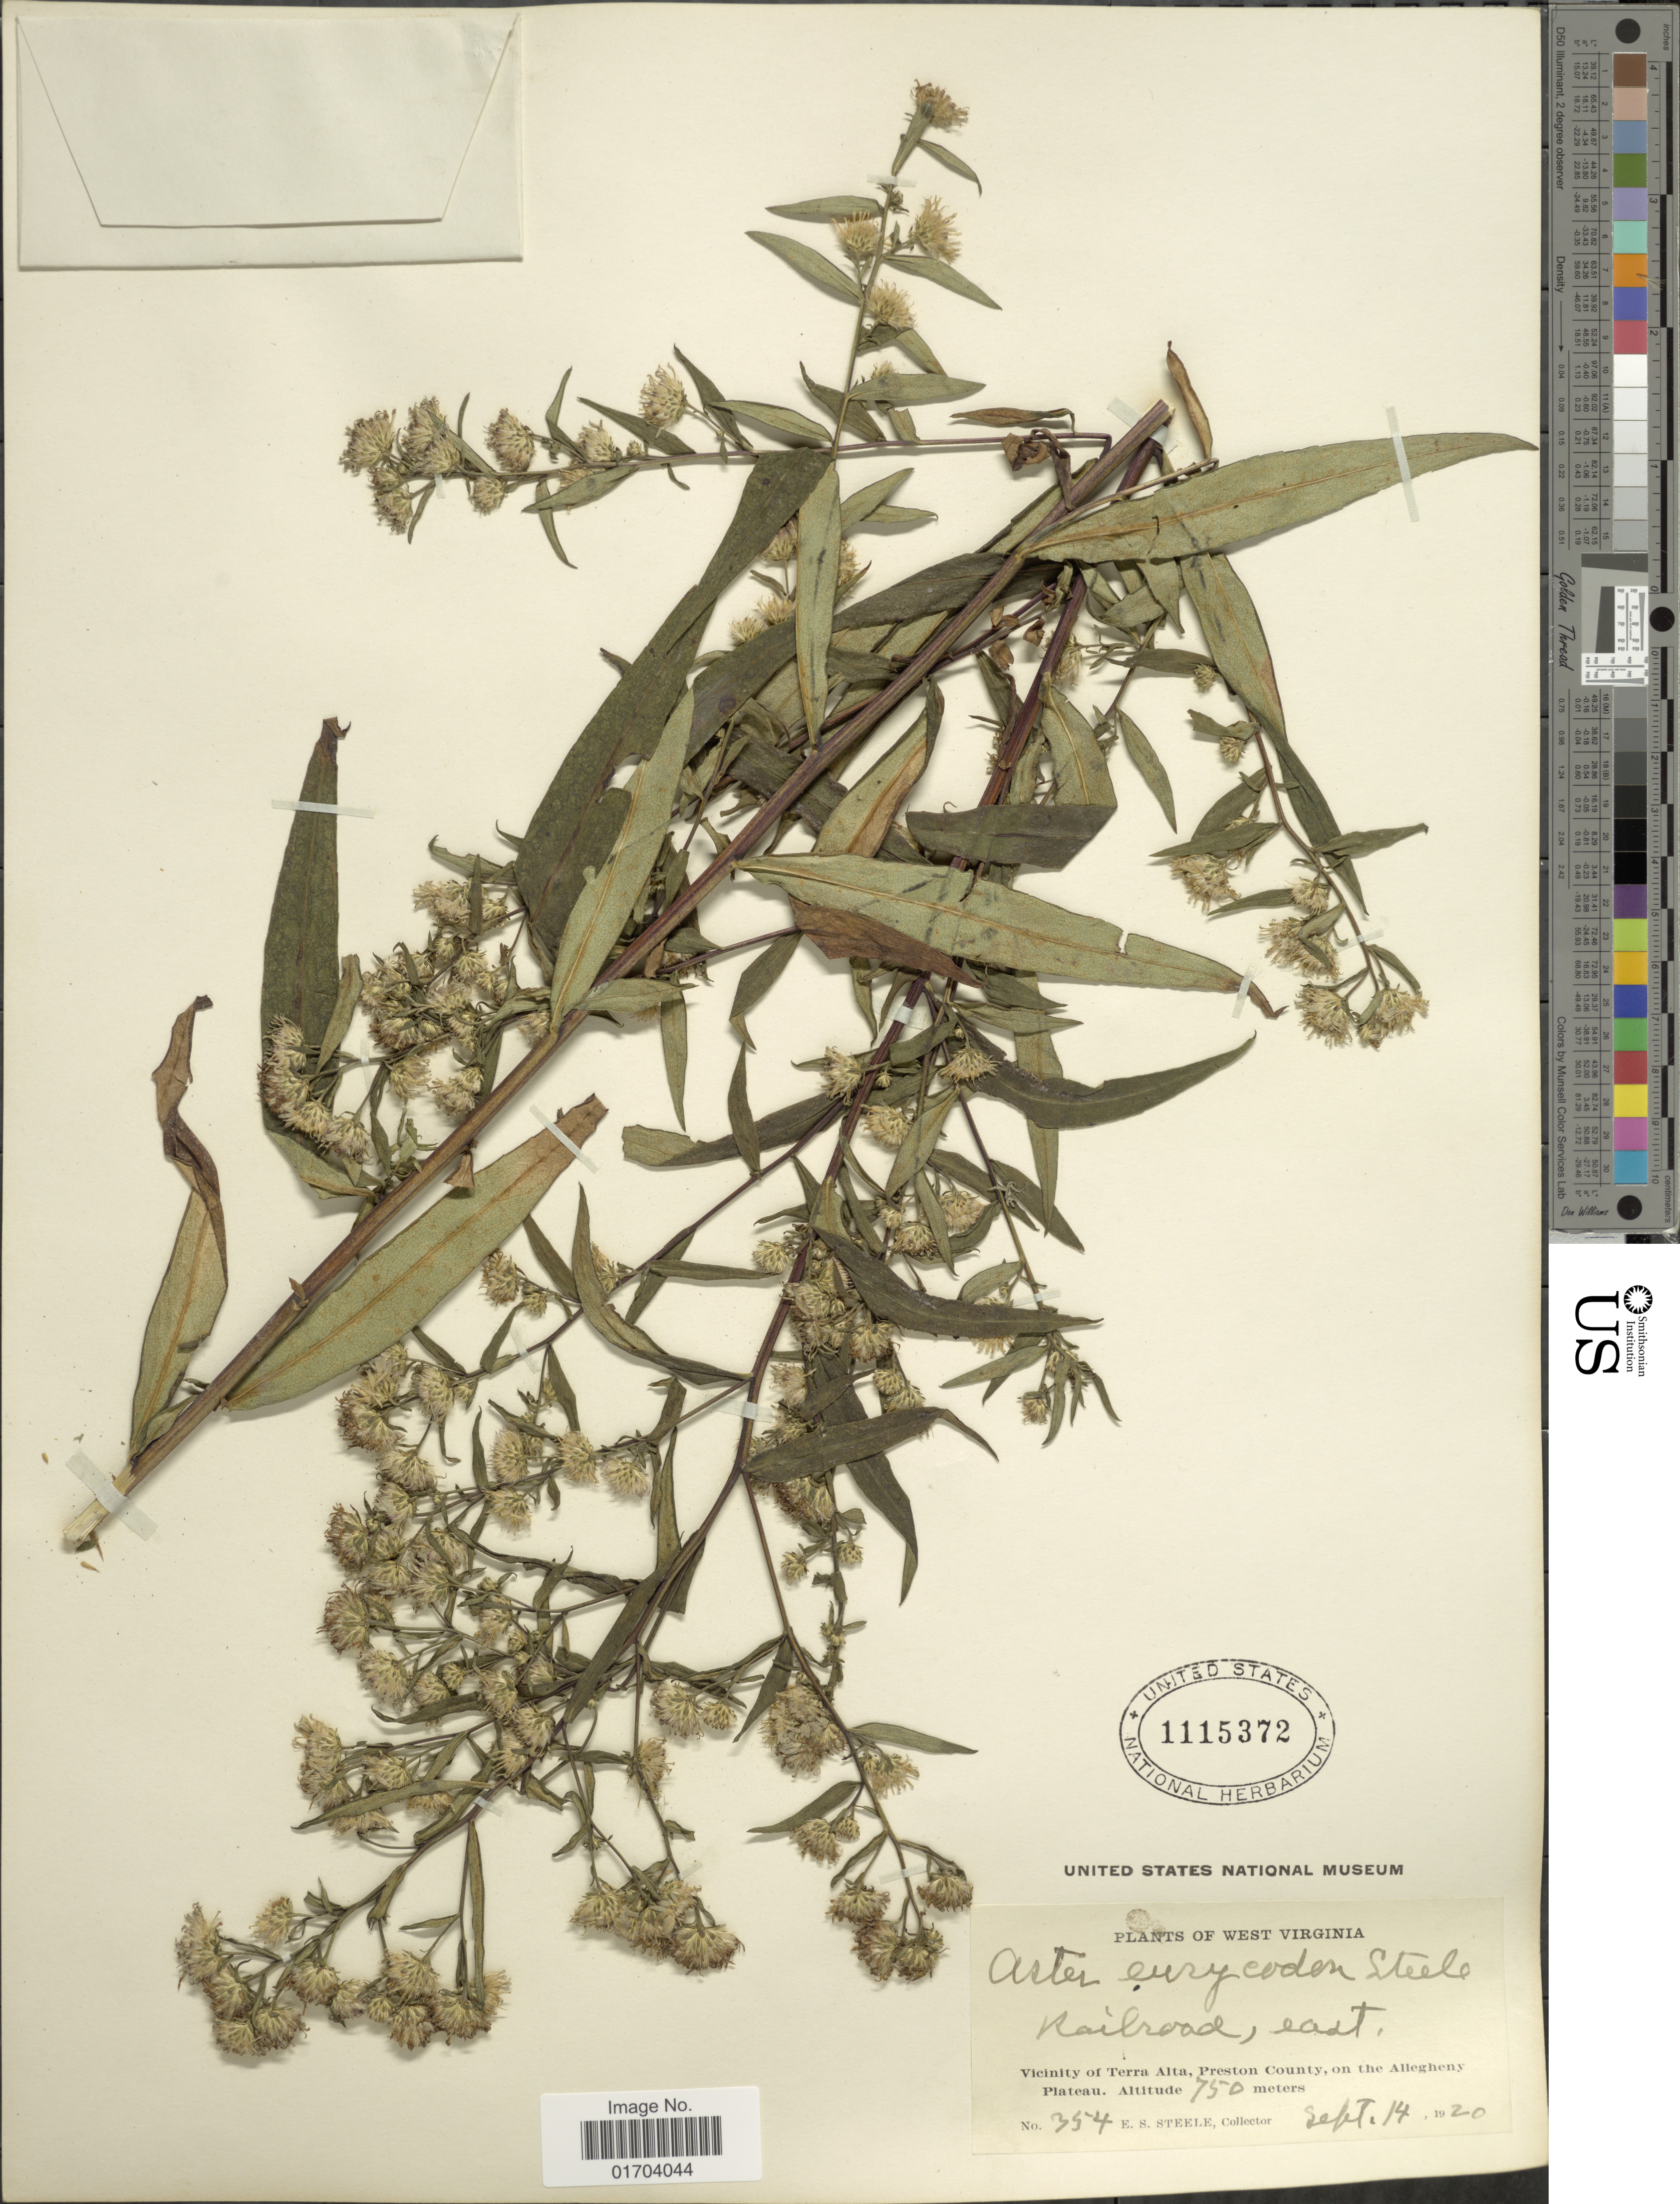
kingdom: Plantae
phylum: Tracheophyta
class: Magnoliopsida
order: Asterales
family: Asteraceae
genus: Aster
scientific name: Aster instabilis E.S. Steele sp. nov. ined.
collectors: E. Steele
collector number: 354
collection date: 1920-09-14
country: United States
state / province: West Virginia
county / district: Preston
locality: Railroad, east, Vicinity of Terra Alta, Preston County, on the Allegheny Plateau.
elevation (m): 750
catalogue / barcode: US 1115372